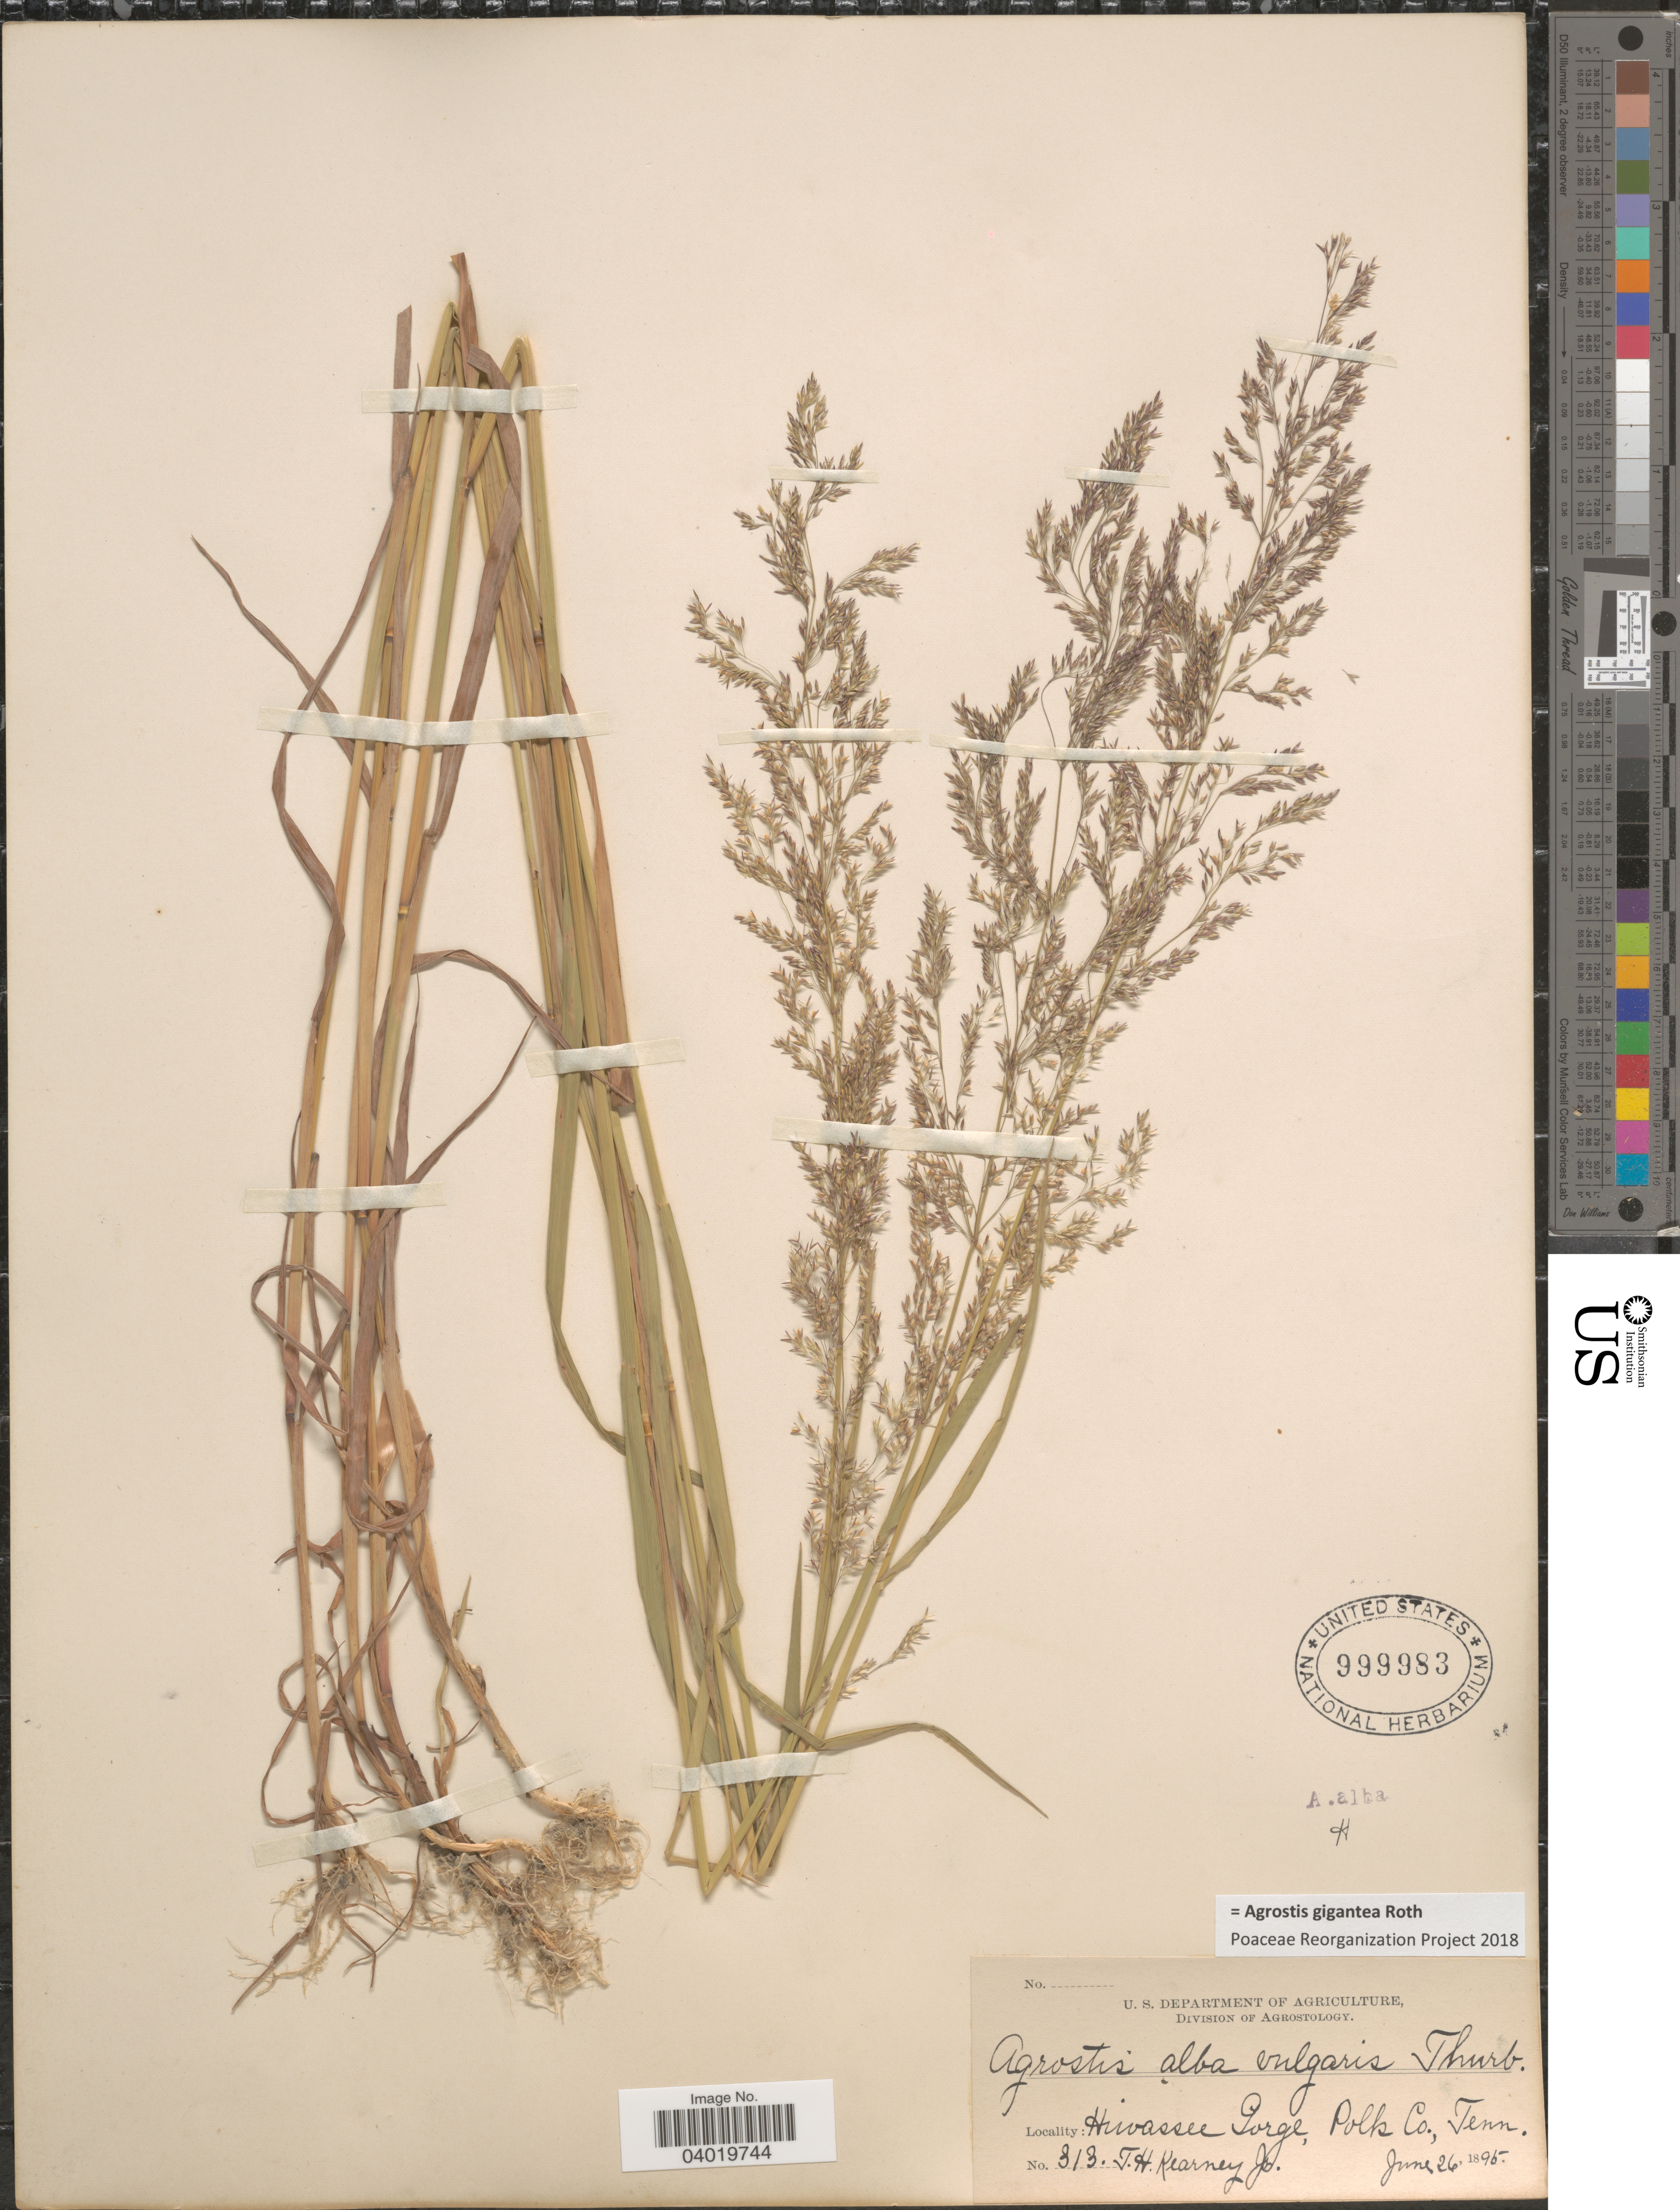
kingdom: Plantae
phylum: Tracheophyta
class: Liliopsida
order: Poales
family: Poaceae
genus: Agrostis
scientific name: Agrostis gigantea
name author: Roth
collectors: T. H. Kearney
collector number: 313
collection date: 1895-06-26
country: United States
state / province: Tennessee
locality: Hiwassee Gorge, Polk Co.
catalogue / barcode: US 999983